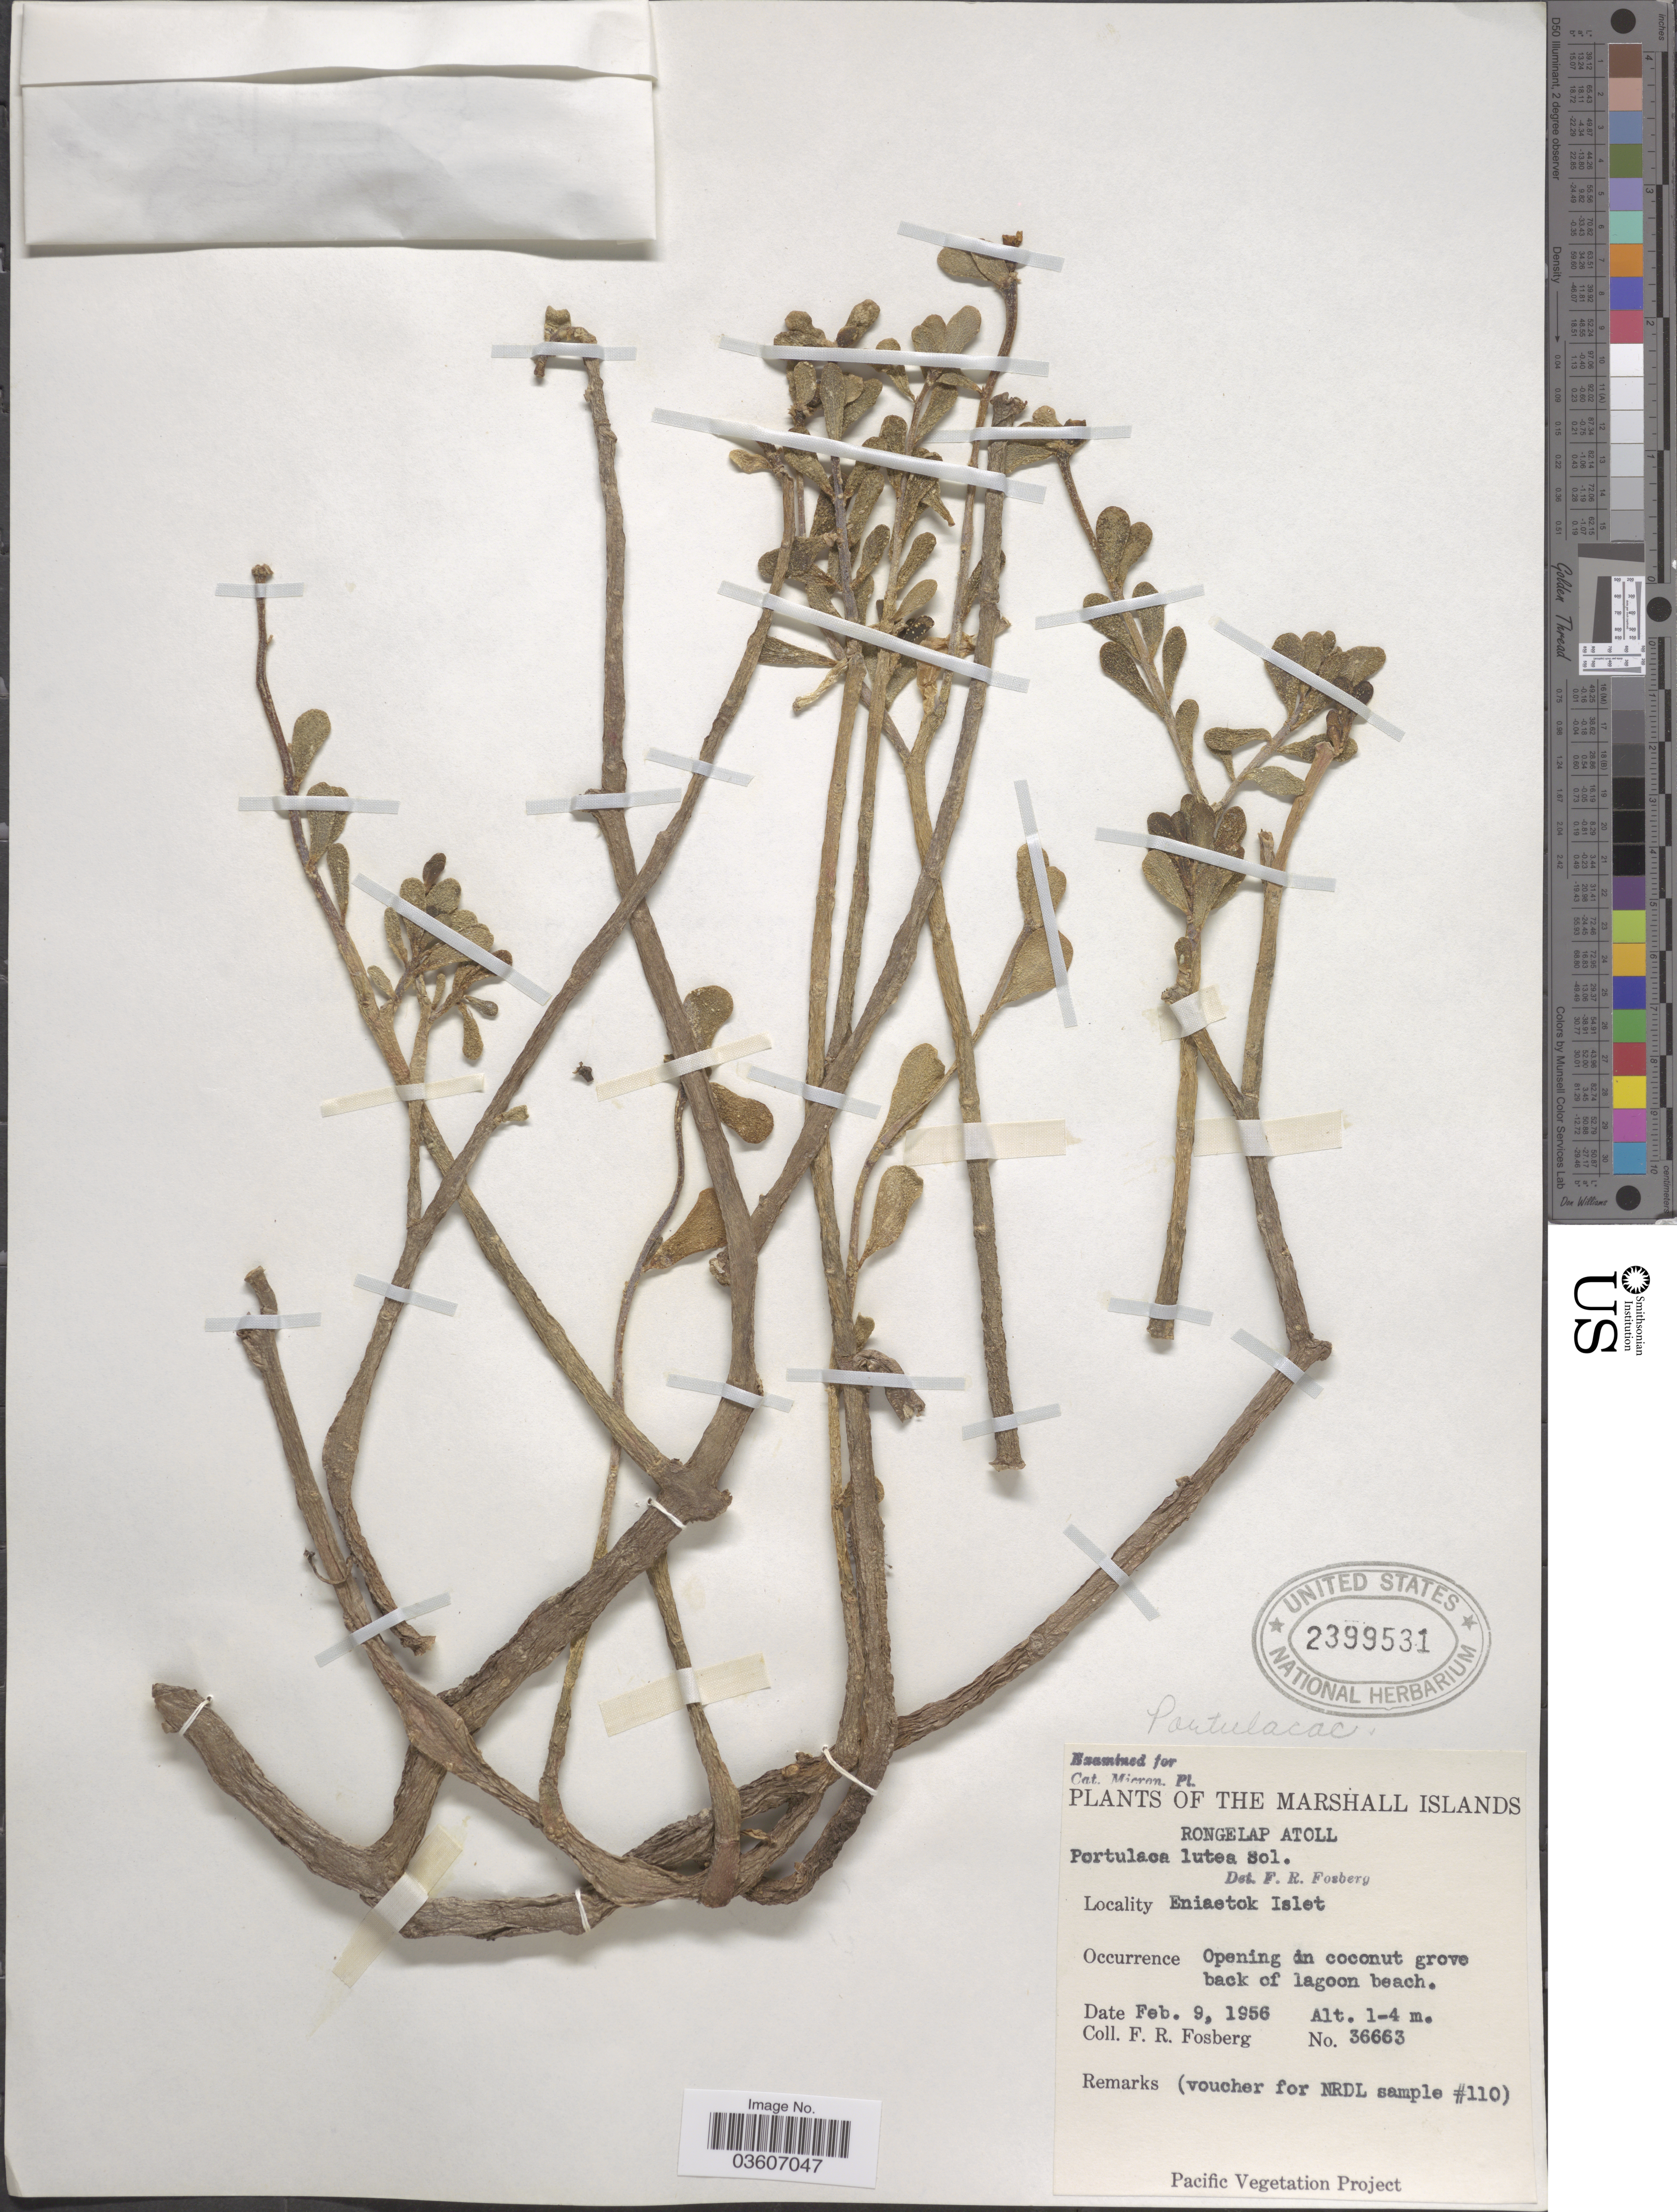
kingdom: Plantae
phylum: Tracheophyta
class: Magnoliopsida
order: Caryophyllales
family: Portulacaceae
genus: Portulaca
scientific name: Portulaca lutea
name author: Sol. ex G. Forst.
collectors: F. R. Fosberg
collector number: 36663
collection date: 1956-02-09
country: Marshall Islands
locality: Rongelap Atoll. Eniaetok Islet.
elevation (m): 1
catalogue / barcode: US 2399531